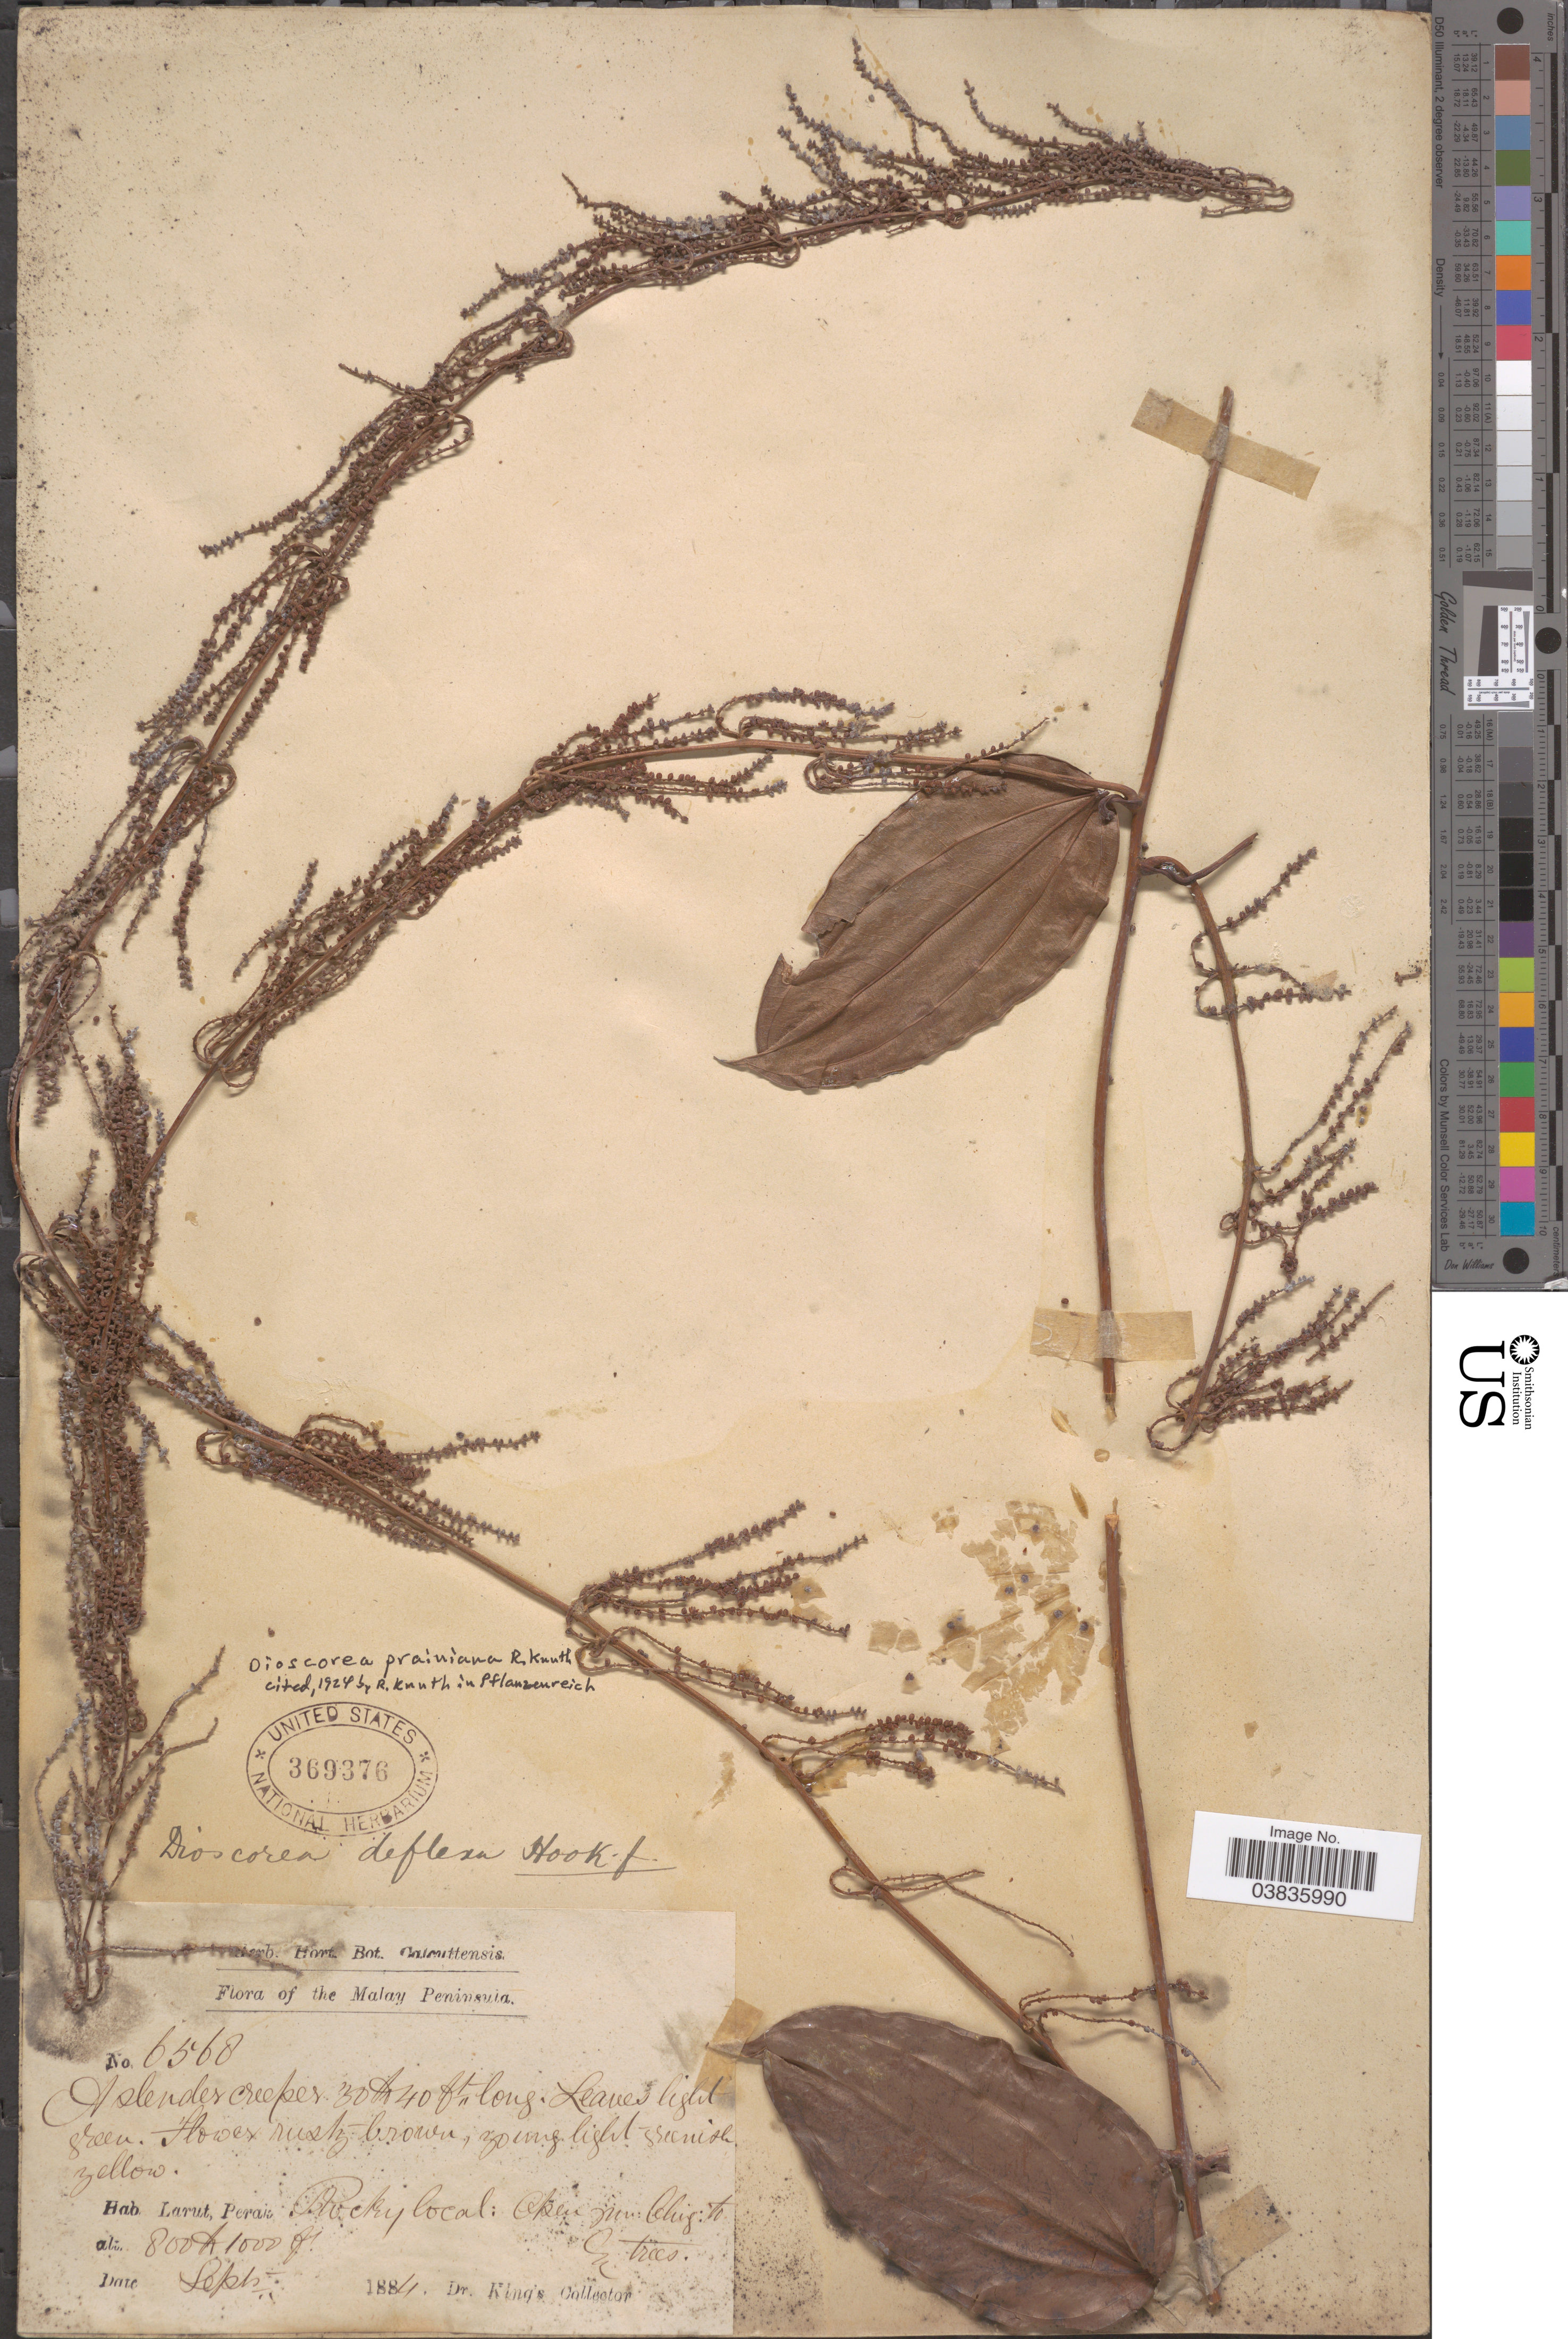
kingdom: Plantae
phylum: Tracheophyta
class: Liliopsida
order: Dioscoreales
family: Dioscoreaceae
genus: Dioscorea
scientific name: Dioscorea prainiana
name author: R. Knuth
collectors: Dr. King's collector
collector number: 6568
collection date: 1884-09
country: Malaysia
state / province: Perak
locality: Malay Peninsula. Larut, Perak.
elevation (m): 244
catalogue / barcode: US 369376